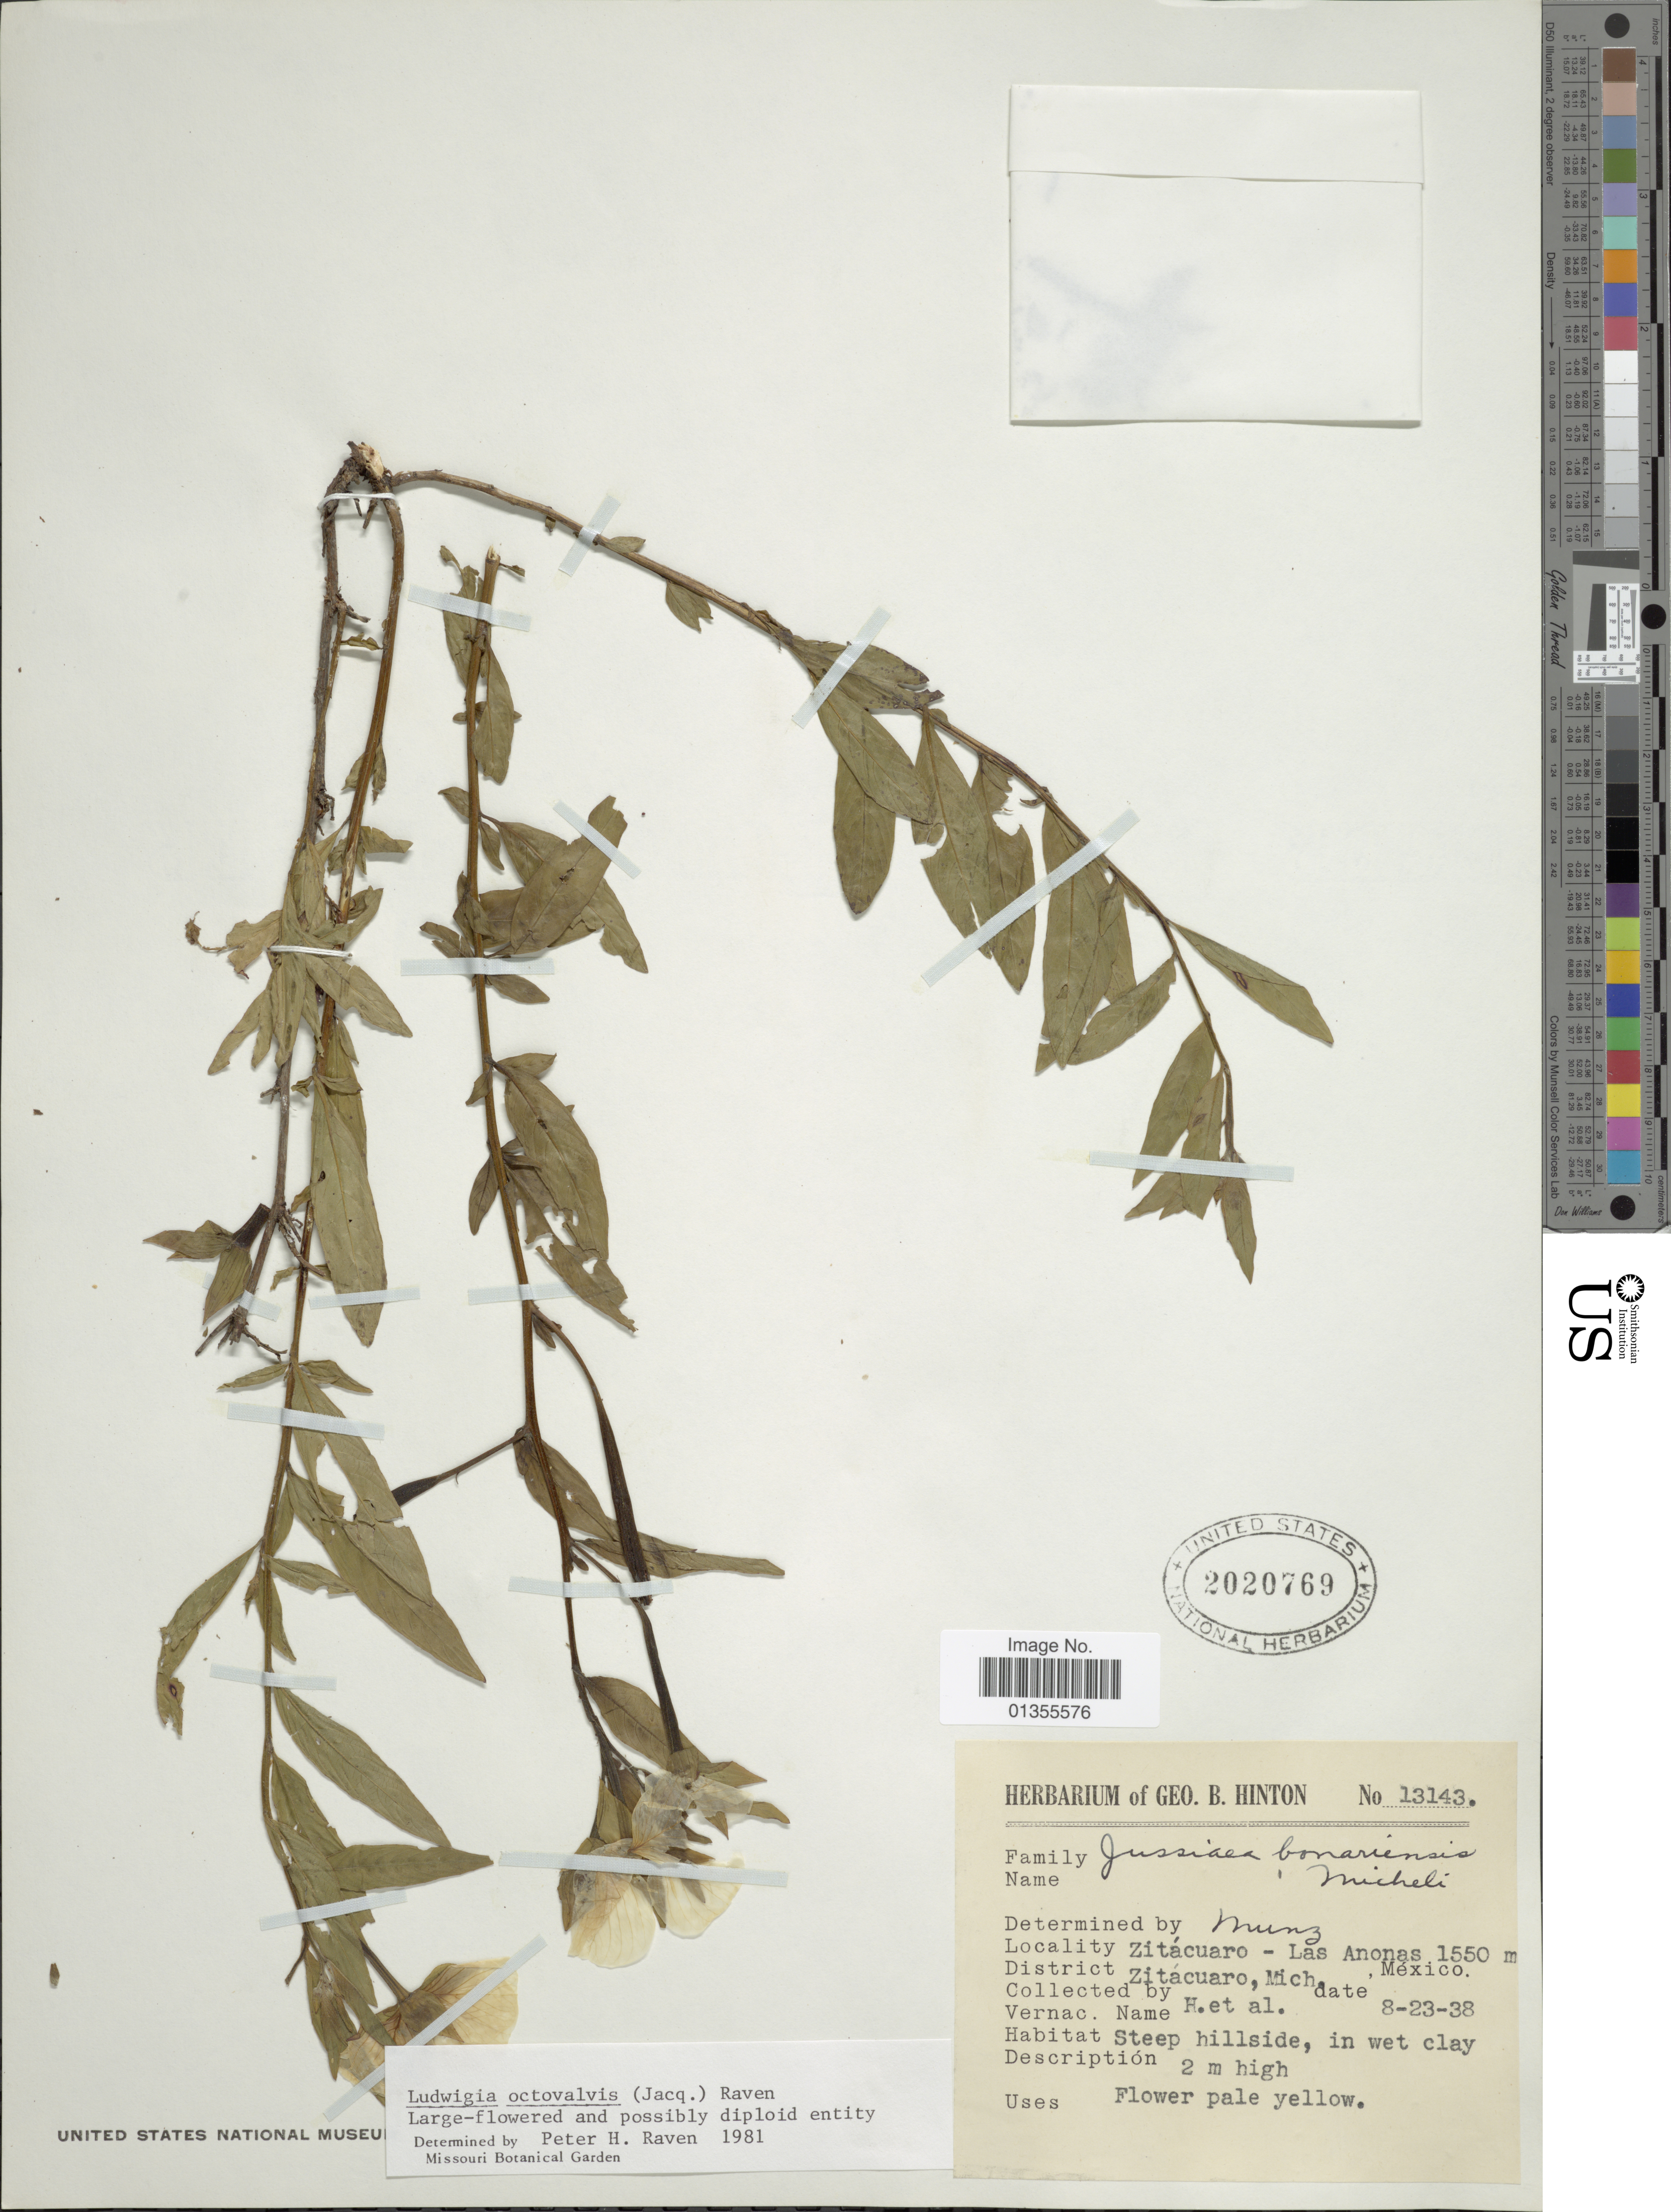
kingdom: Plantae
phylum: Tracheophyta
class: Magnoliopsida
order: Myrtales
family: Onagraceae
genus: Ludwigia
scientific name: Ludwigia octovalvis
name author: (Jacq.) P.H. Raven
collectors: G. B. Hinton & et al.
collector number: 13143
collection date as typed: Transcribed d/m/y: 23/8/38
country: Mexico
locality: Zitácuaro - Las Anonas. District Zitácuaro, Mich.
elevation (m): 1550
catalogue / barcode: US 2020769